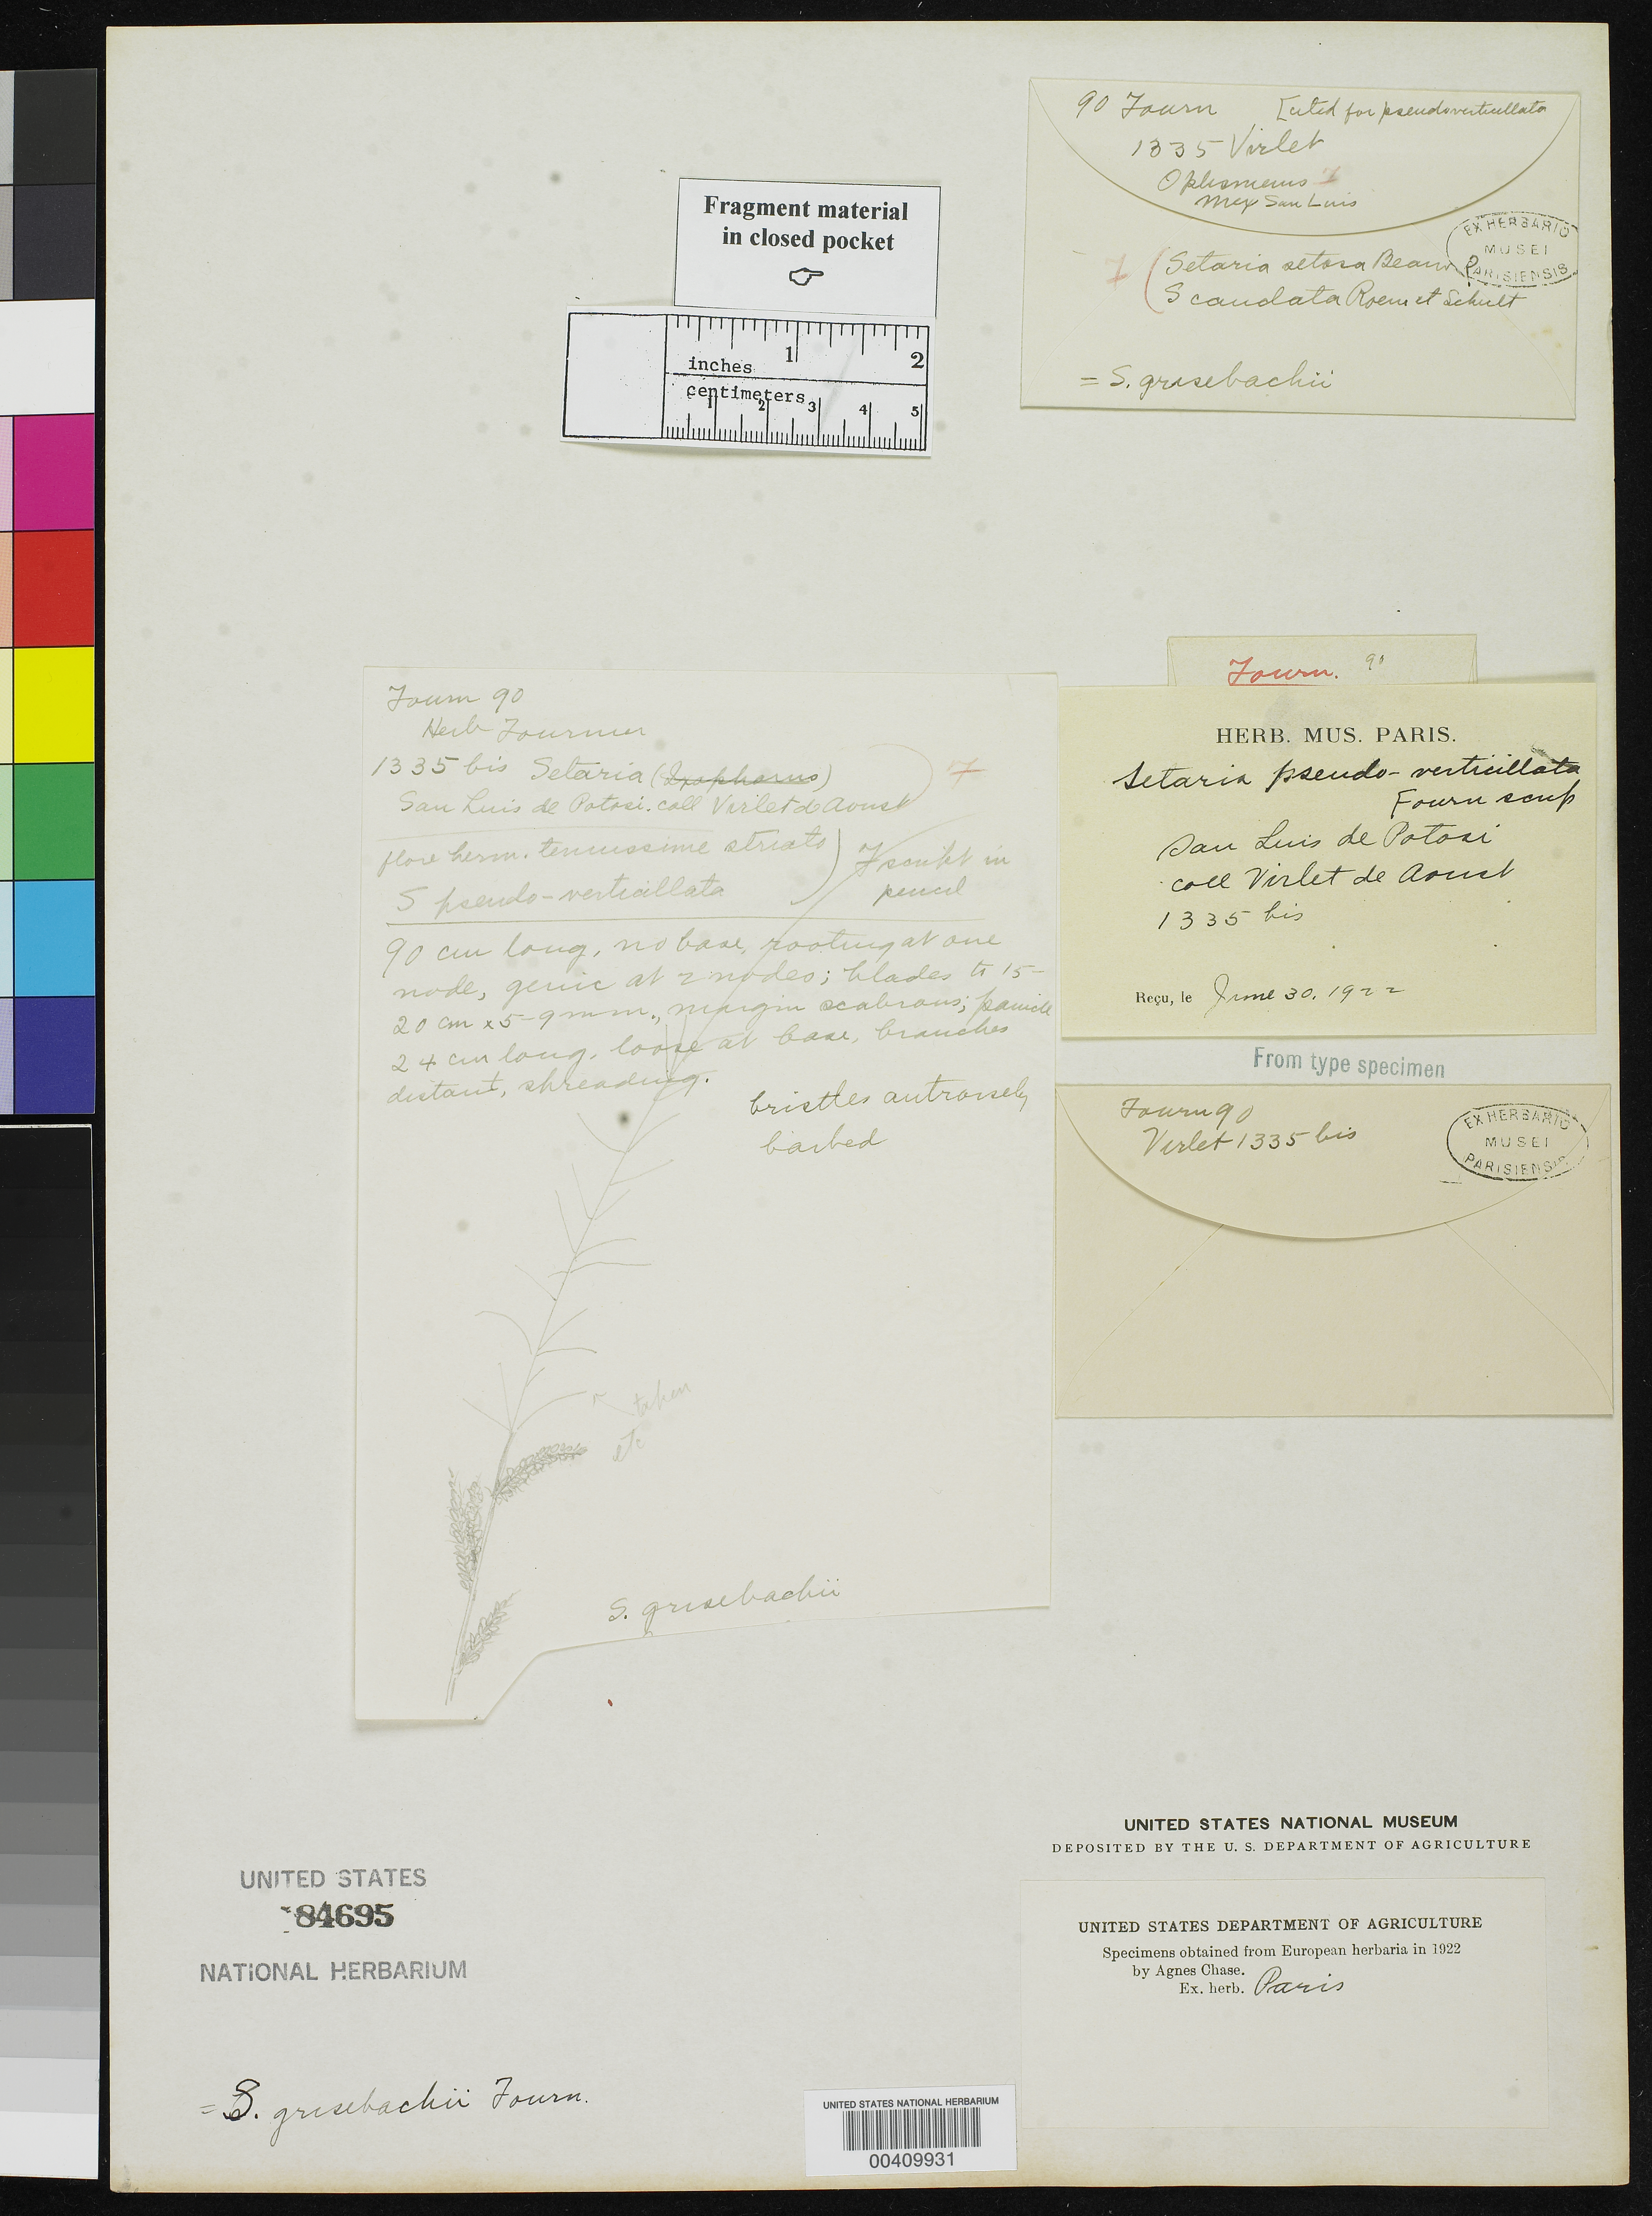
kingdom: Plantae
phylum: Tracheophyta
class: Liliopsida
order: Poales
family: Poaceae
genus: Setaria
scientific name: Setaria pseudoverticillata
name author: E. Fourn.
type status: Type Fragment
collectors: M. Virlet d'Aoust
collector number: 1335b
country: Mexico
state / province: San Luis Potosi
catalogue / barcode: US 84695